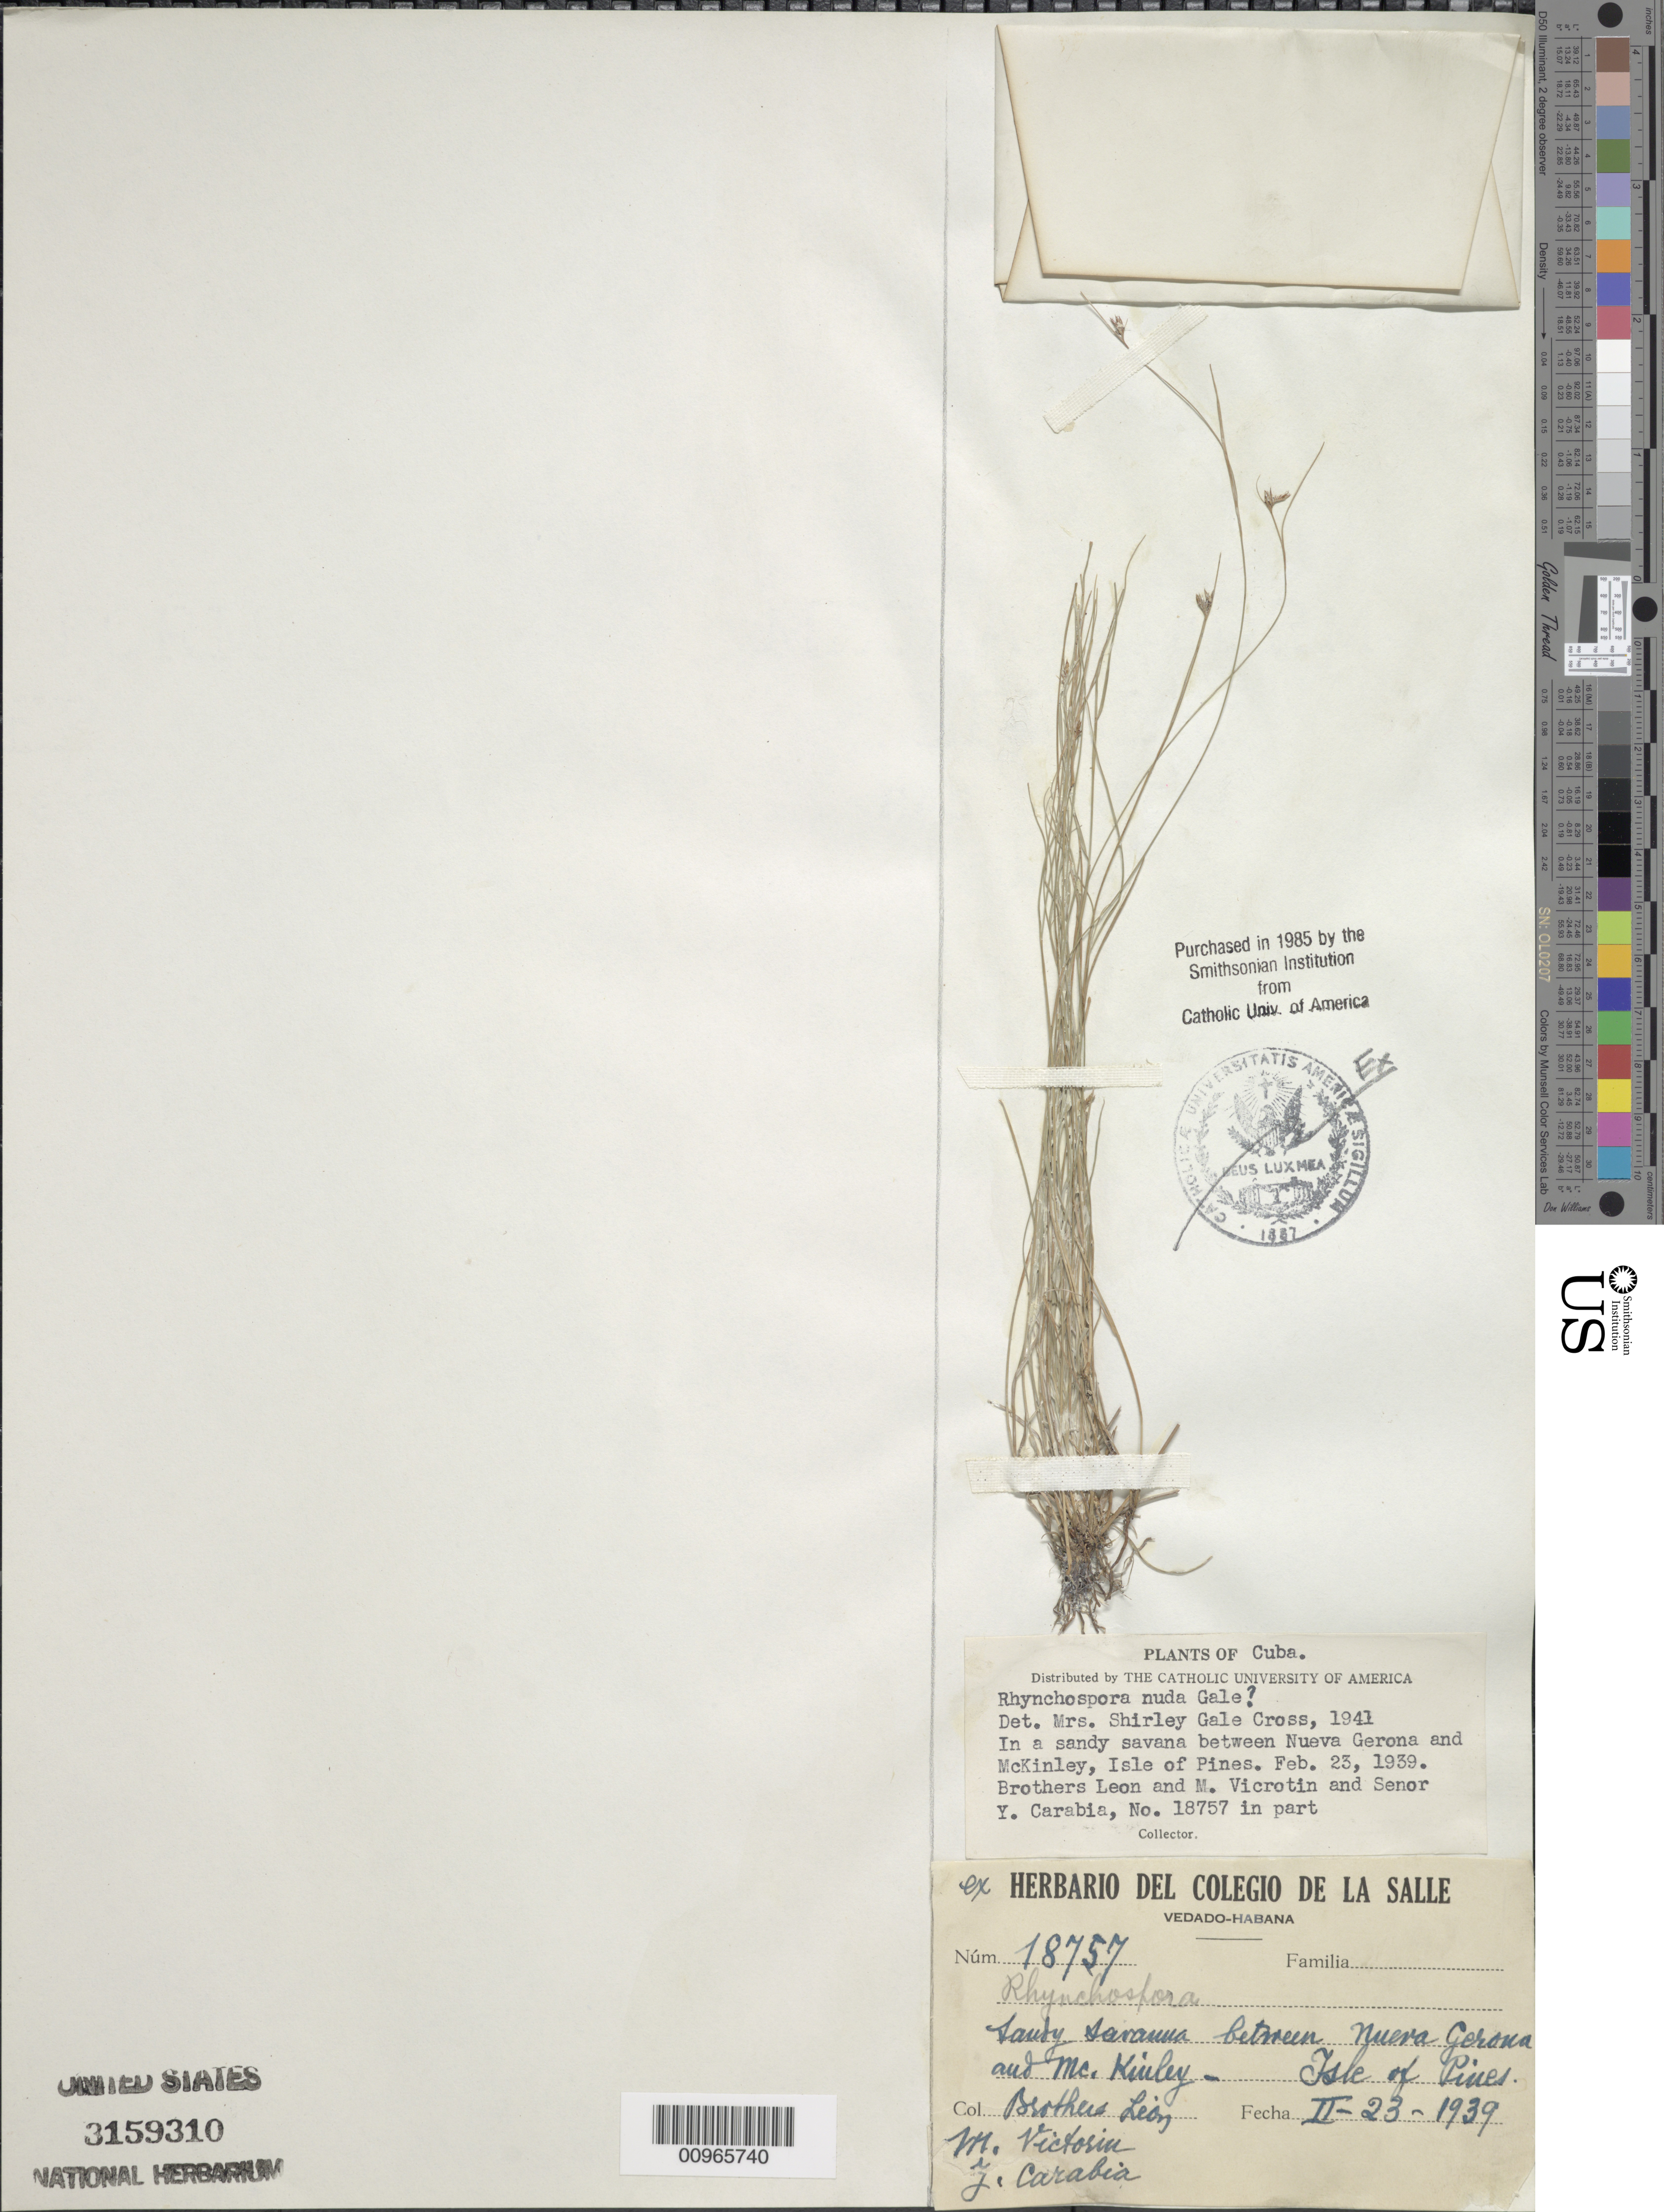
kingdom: Plantae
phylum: Tracheophyta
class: Liliopsida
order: Poales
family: Cyperaceae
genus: Rhynchospora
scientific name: Rhynchospora nuda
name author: Gale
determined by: Gale, S.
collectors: Bro. León, F. Victorin & J. Carabia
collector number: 18757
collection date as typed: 23 Feb 1939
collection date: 1939-02-23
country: Cuba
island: Isla de la Juventud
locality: In savana between Nueva Gerona and McKinley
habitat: In sandy savana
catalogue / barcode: US 3159310